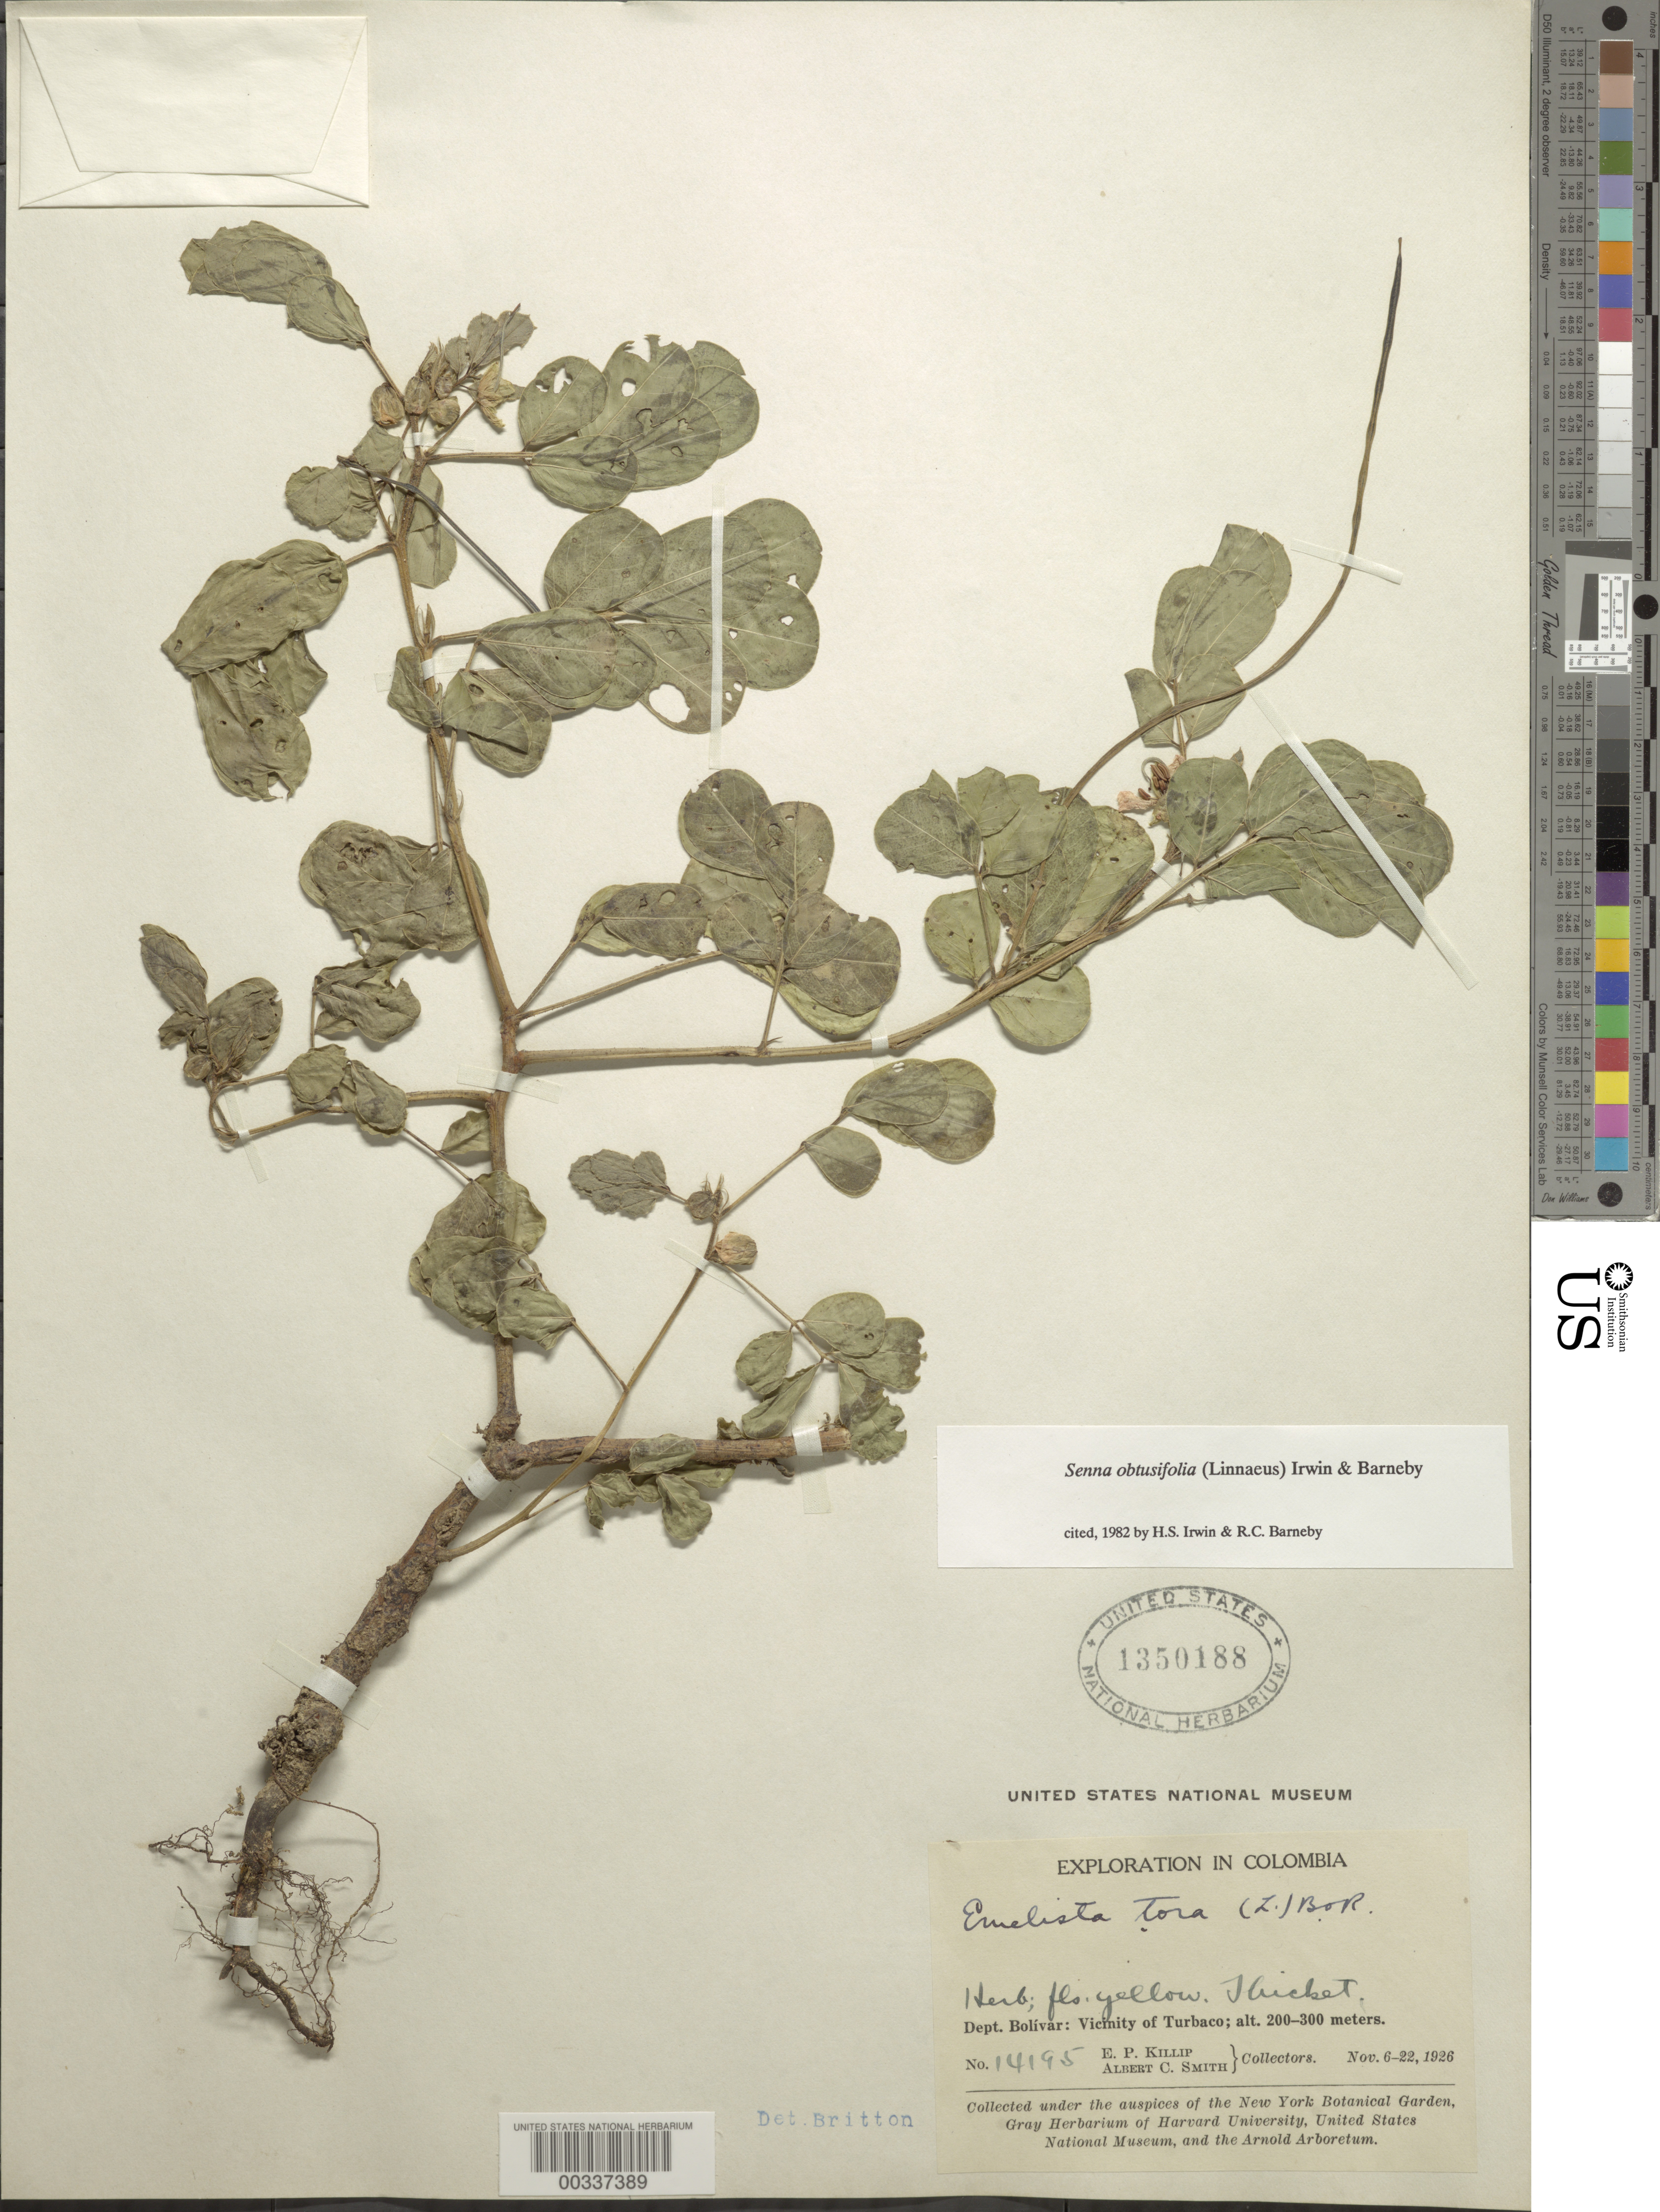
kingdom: Plantae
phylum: Tracheophyta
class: Magnoliopsida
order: Fabales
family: Fabaceae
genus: Senna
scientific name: Senna obtusifolia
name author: (L.) H.S. Irwin & Barneby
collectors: E. P. Killip & A. C. Smith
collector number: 14195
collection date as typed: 06 Nov 1926 to 22 Nov 1926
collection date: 1926-11-06/1926-11-22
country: Colombia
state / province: Bolívar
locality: Dept. Bolívar: Vicinity of Turbaco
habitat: Thicket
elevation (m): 200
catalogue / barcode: US 1350188